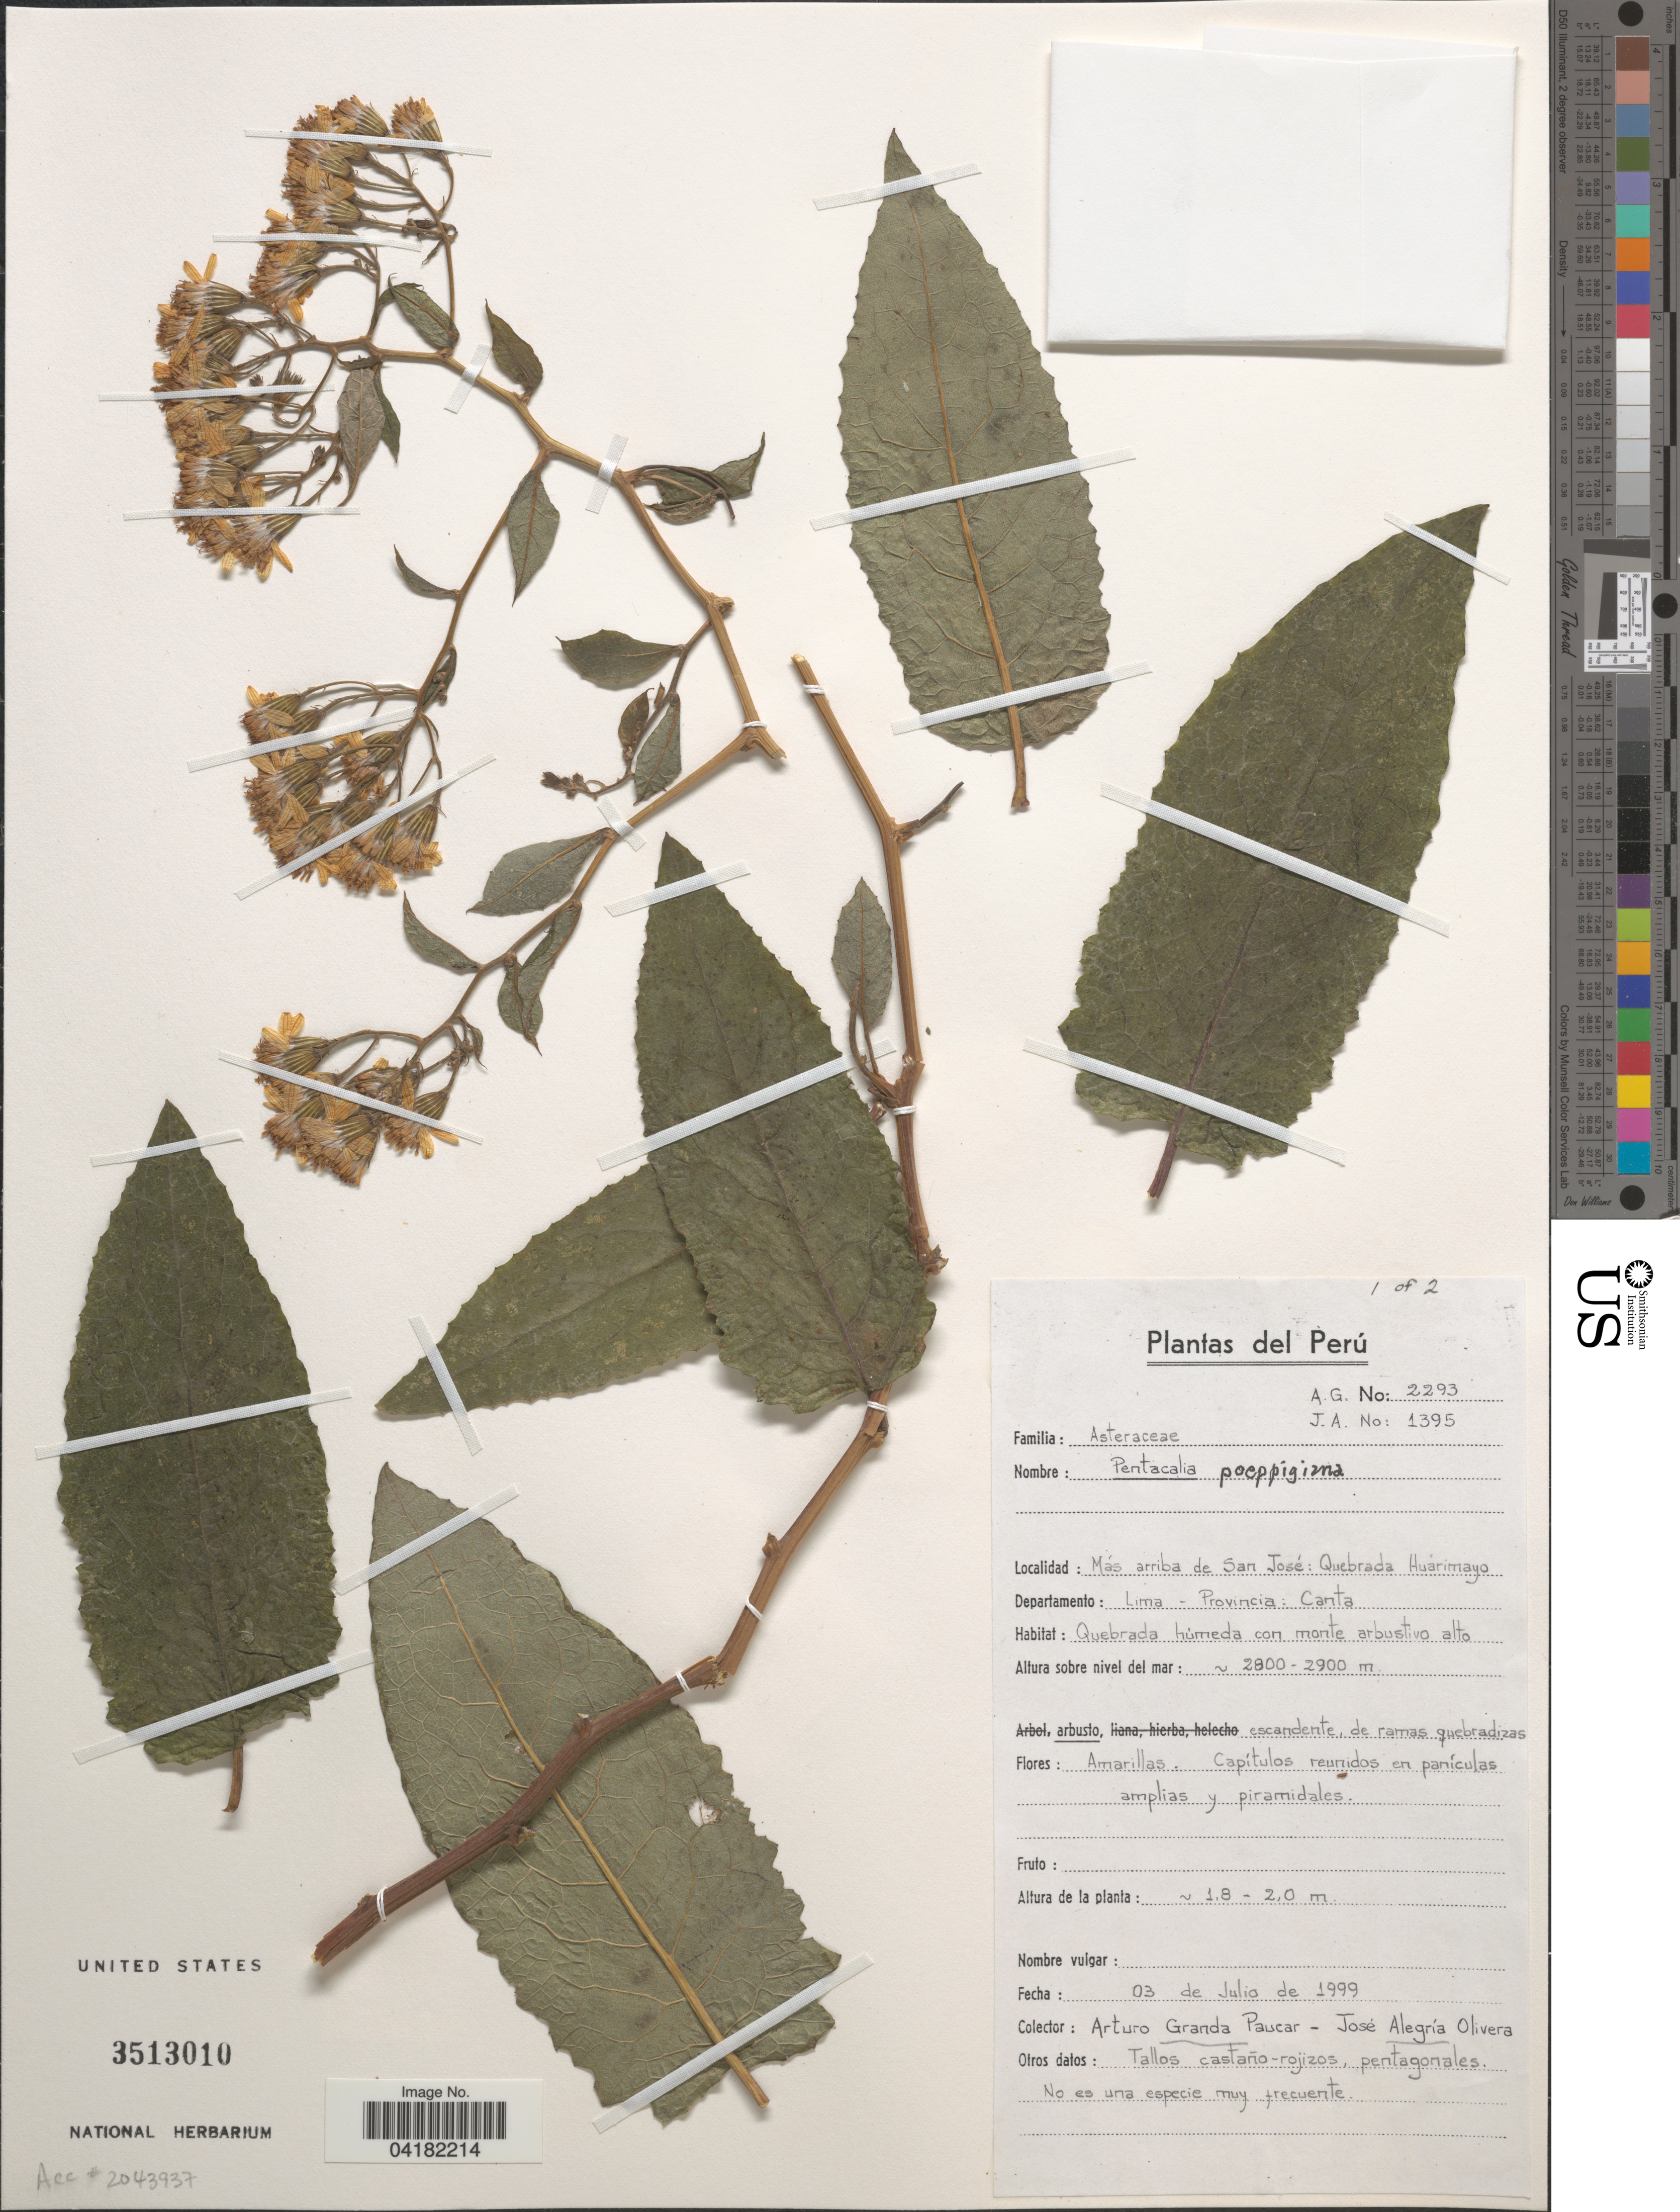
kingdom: Plantae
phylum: Tracheophyta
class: Magnoliopsida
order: Asterales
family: Asteraceae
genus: Pentacalia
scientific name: Pentacalia poeppigiana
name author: A. Granda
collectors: A. Granda Paucar & J. Alegría Olivera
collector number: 2293/1395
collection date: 1999-07-03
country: Peru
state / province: Lima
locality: Más arriba de San José: Quebrada Huárimayo. Departamento: Lima - Provincia: Canta.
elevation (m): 2800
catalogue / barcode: US 3513010